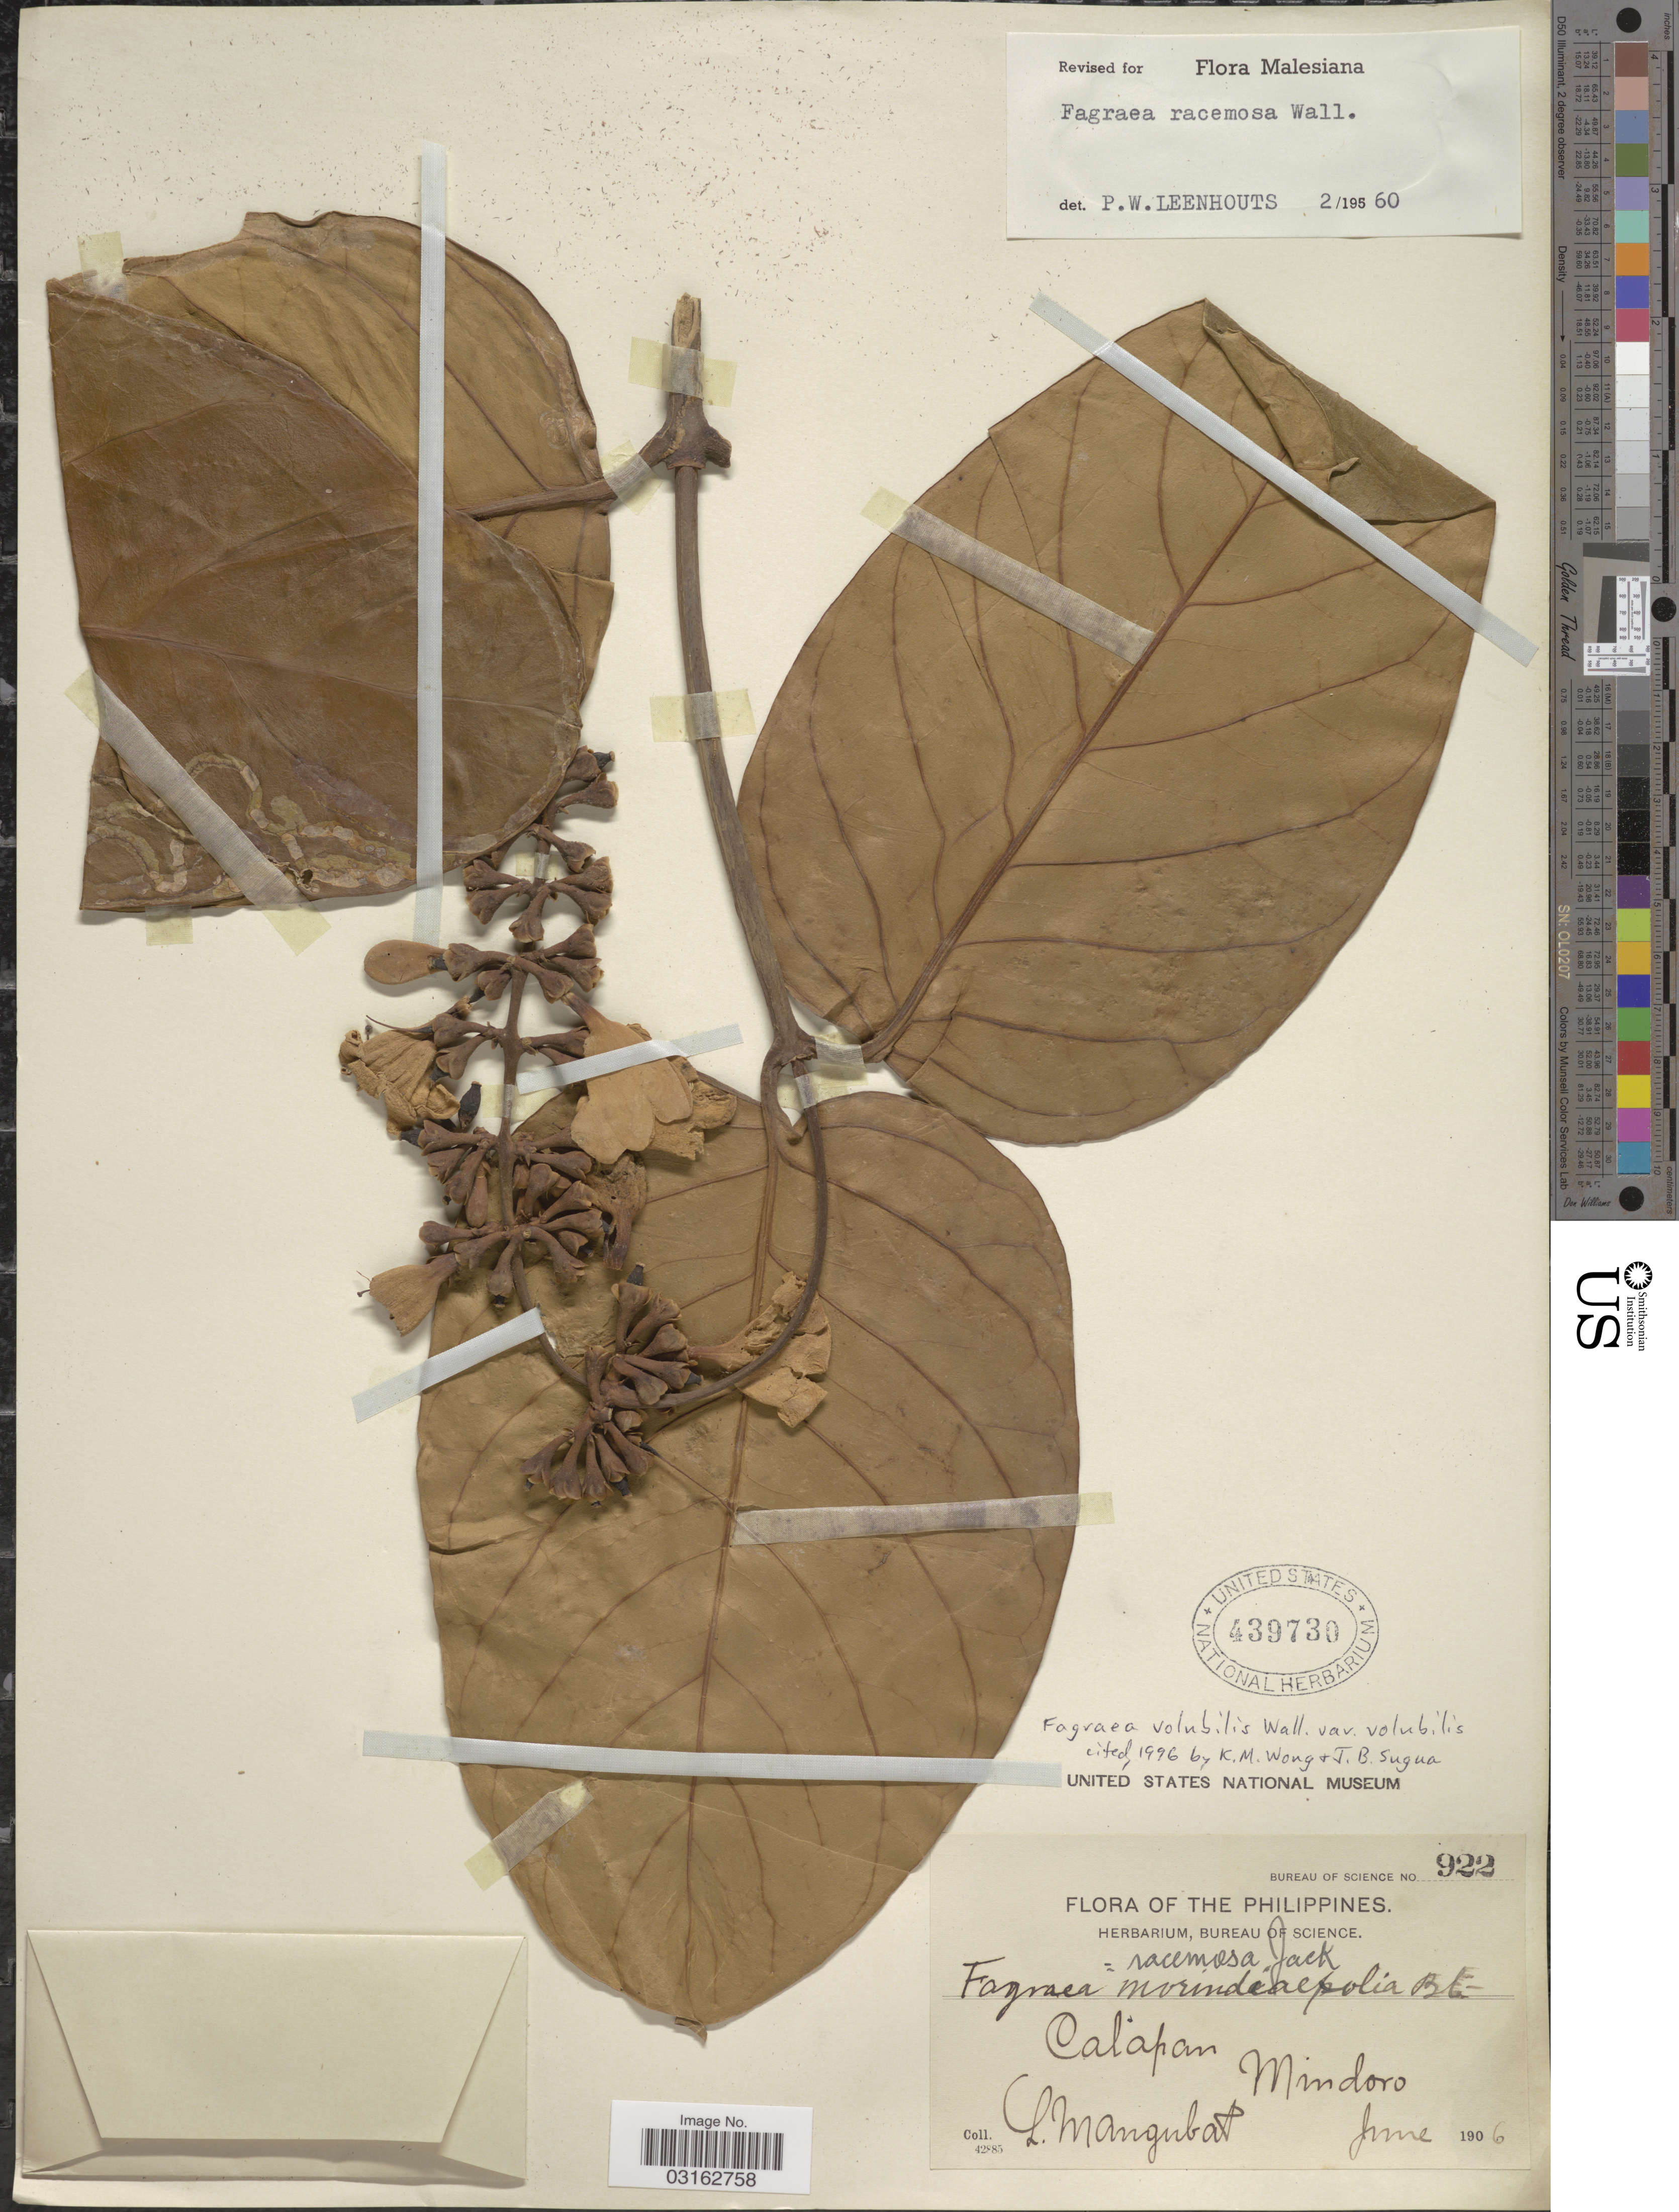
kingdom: Plantae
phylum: Tracheophyta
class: Magnoliopsida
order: Gentianales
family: Gentianaceae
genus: Fagraea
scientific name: Fagraea volubilis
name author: Wall.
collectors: L. Mangubat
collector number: Bureau of Science 922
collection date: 1906-06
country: Philippines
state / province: Mimaropa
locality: Calapan, Mindoro.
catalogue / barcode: US 439730